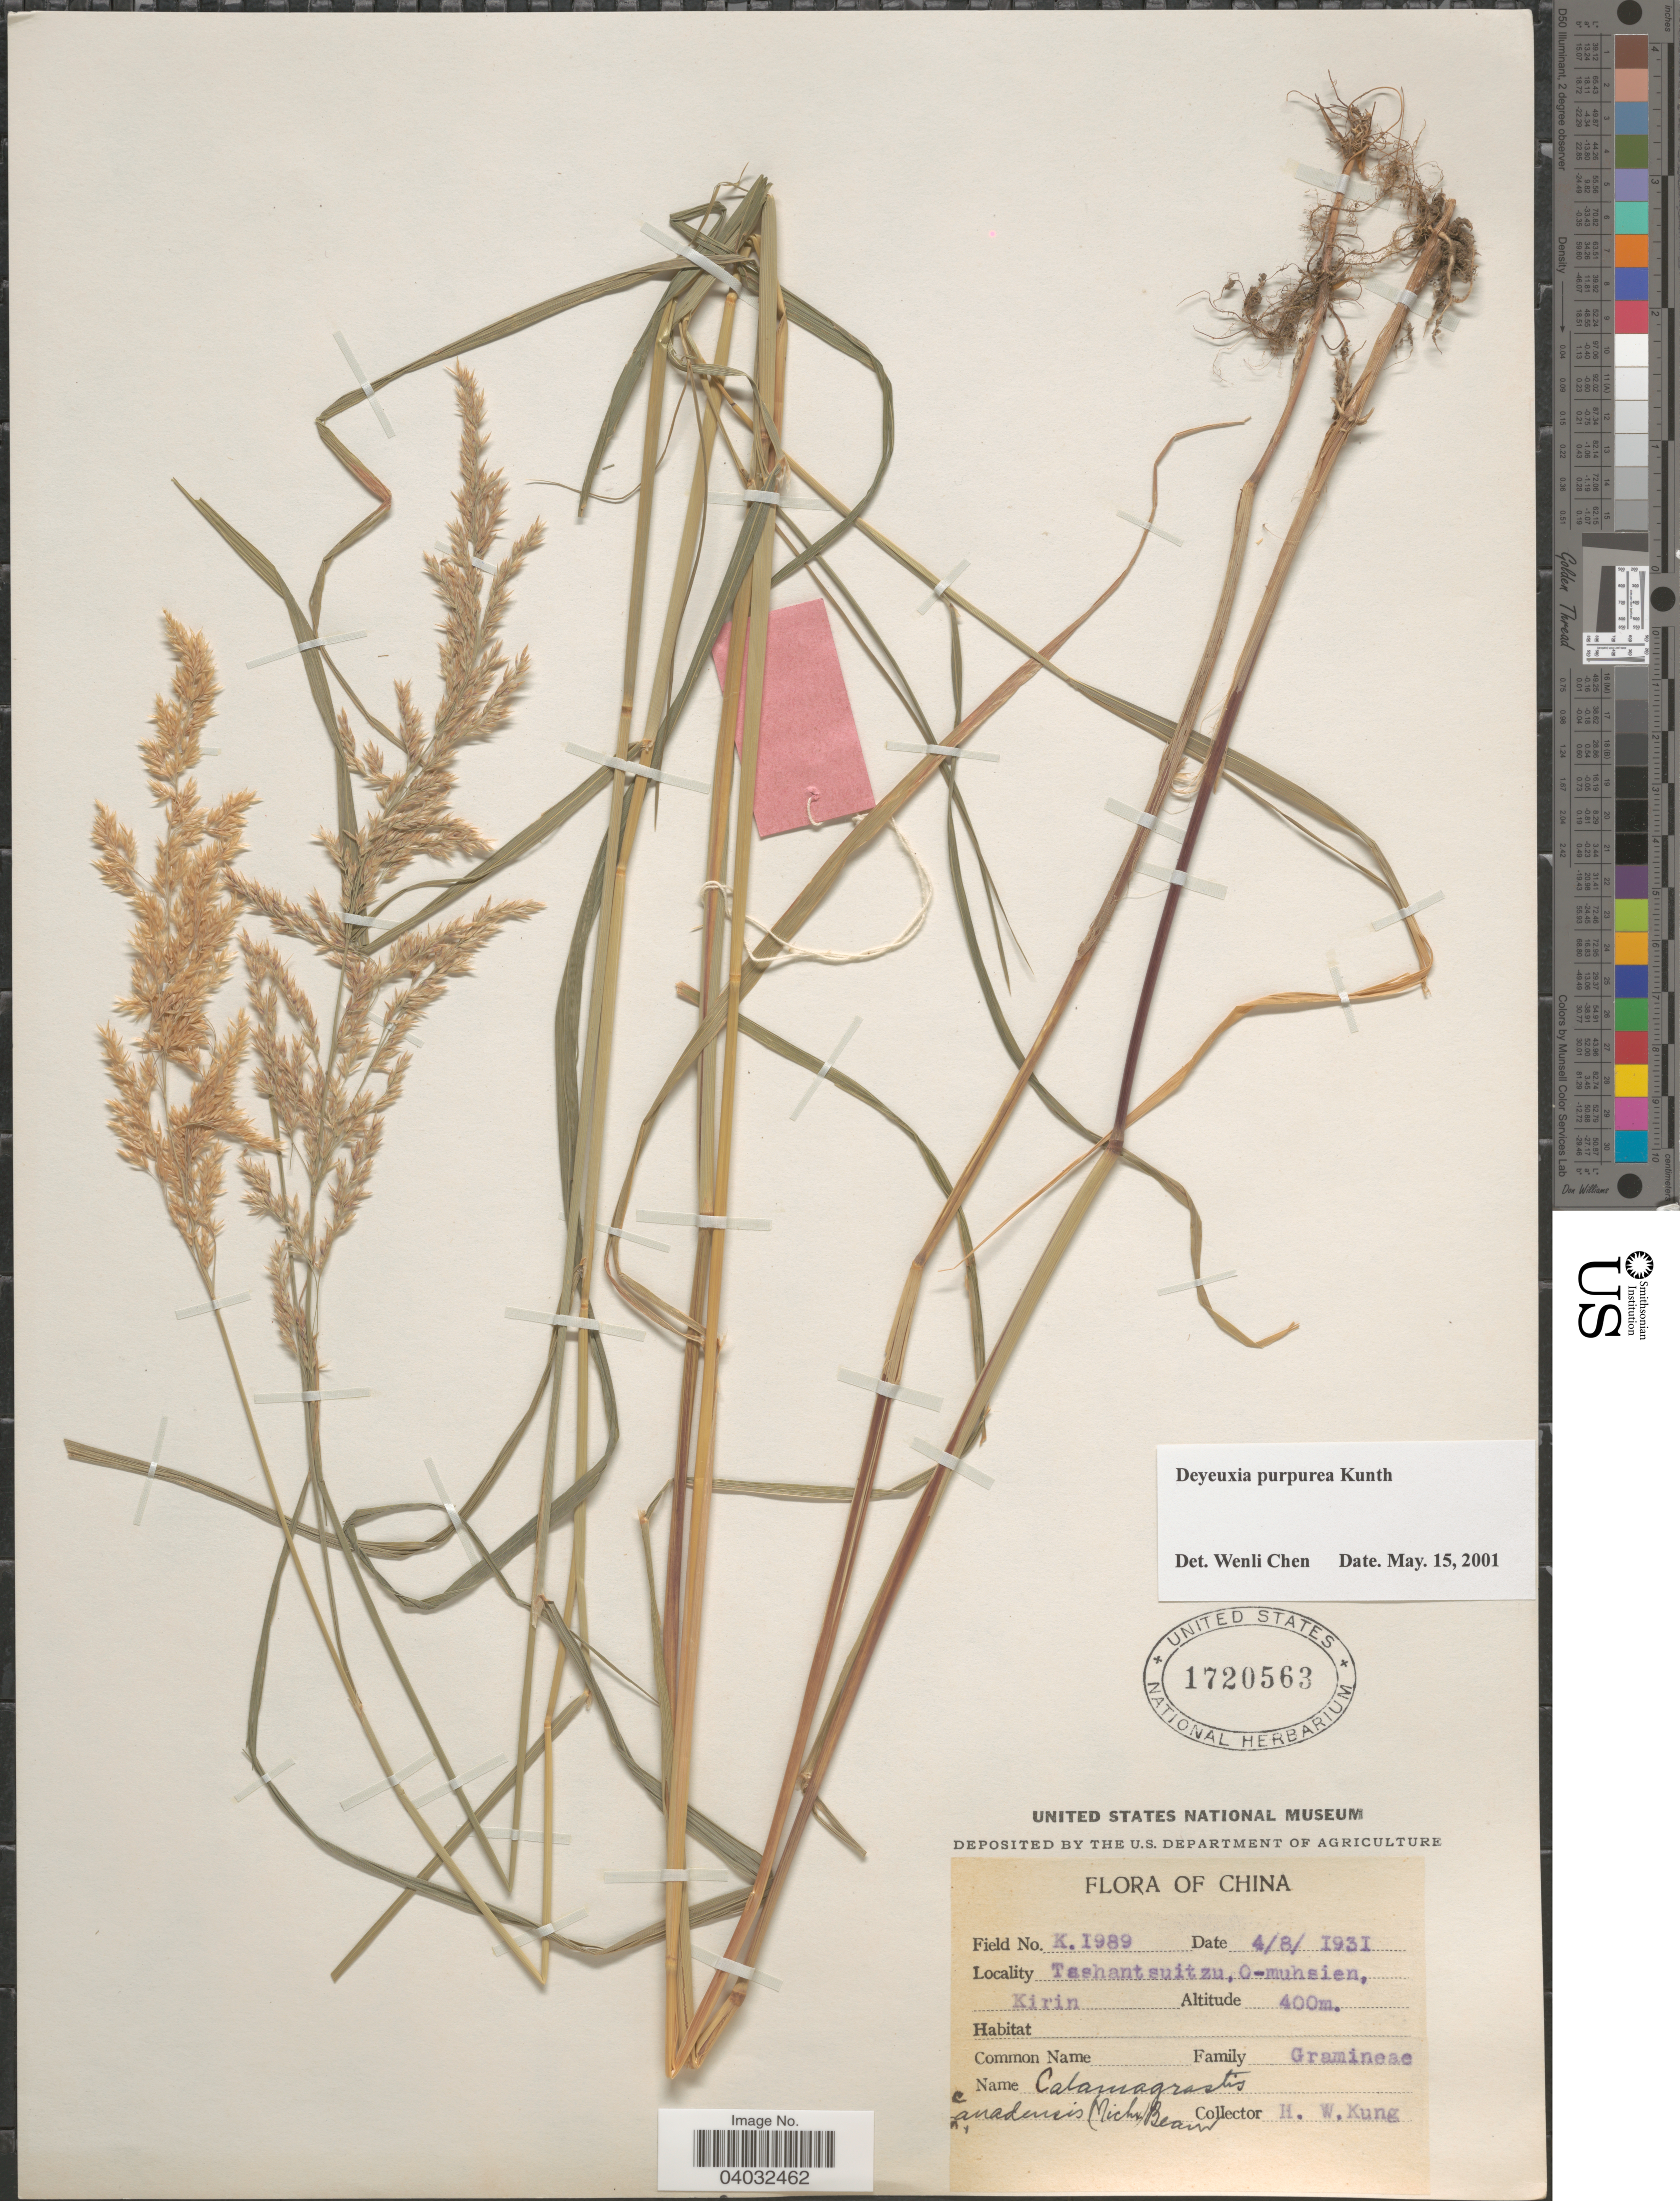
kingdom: Plantae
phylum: Tracheophyta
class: Liliopsida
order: Poales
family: Poaceae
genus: Calamagrostis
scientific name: Calamagrostis purpurea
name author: (Trin.) Trin.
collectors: H. Kung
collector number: K 1989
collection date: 1931-08-04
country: China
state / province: Jilin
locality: Tashantsuitzu, O-muhsien, Kirin.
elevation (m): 400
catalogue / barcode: US 1720563